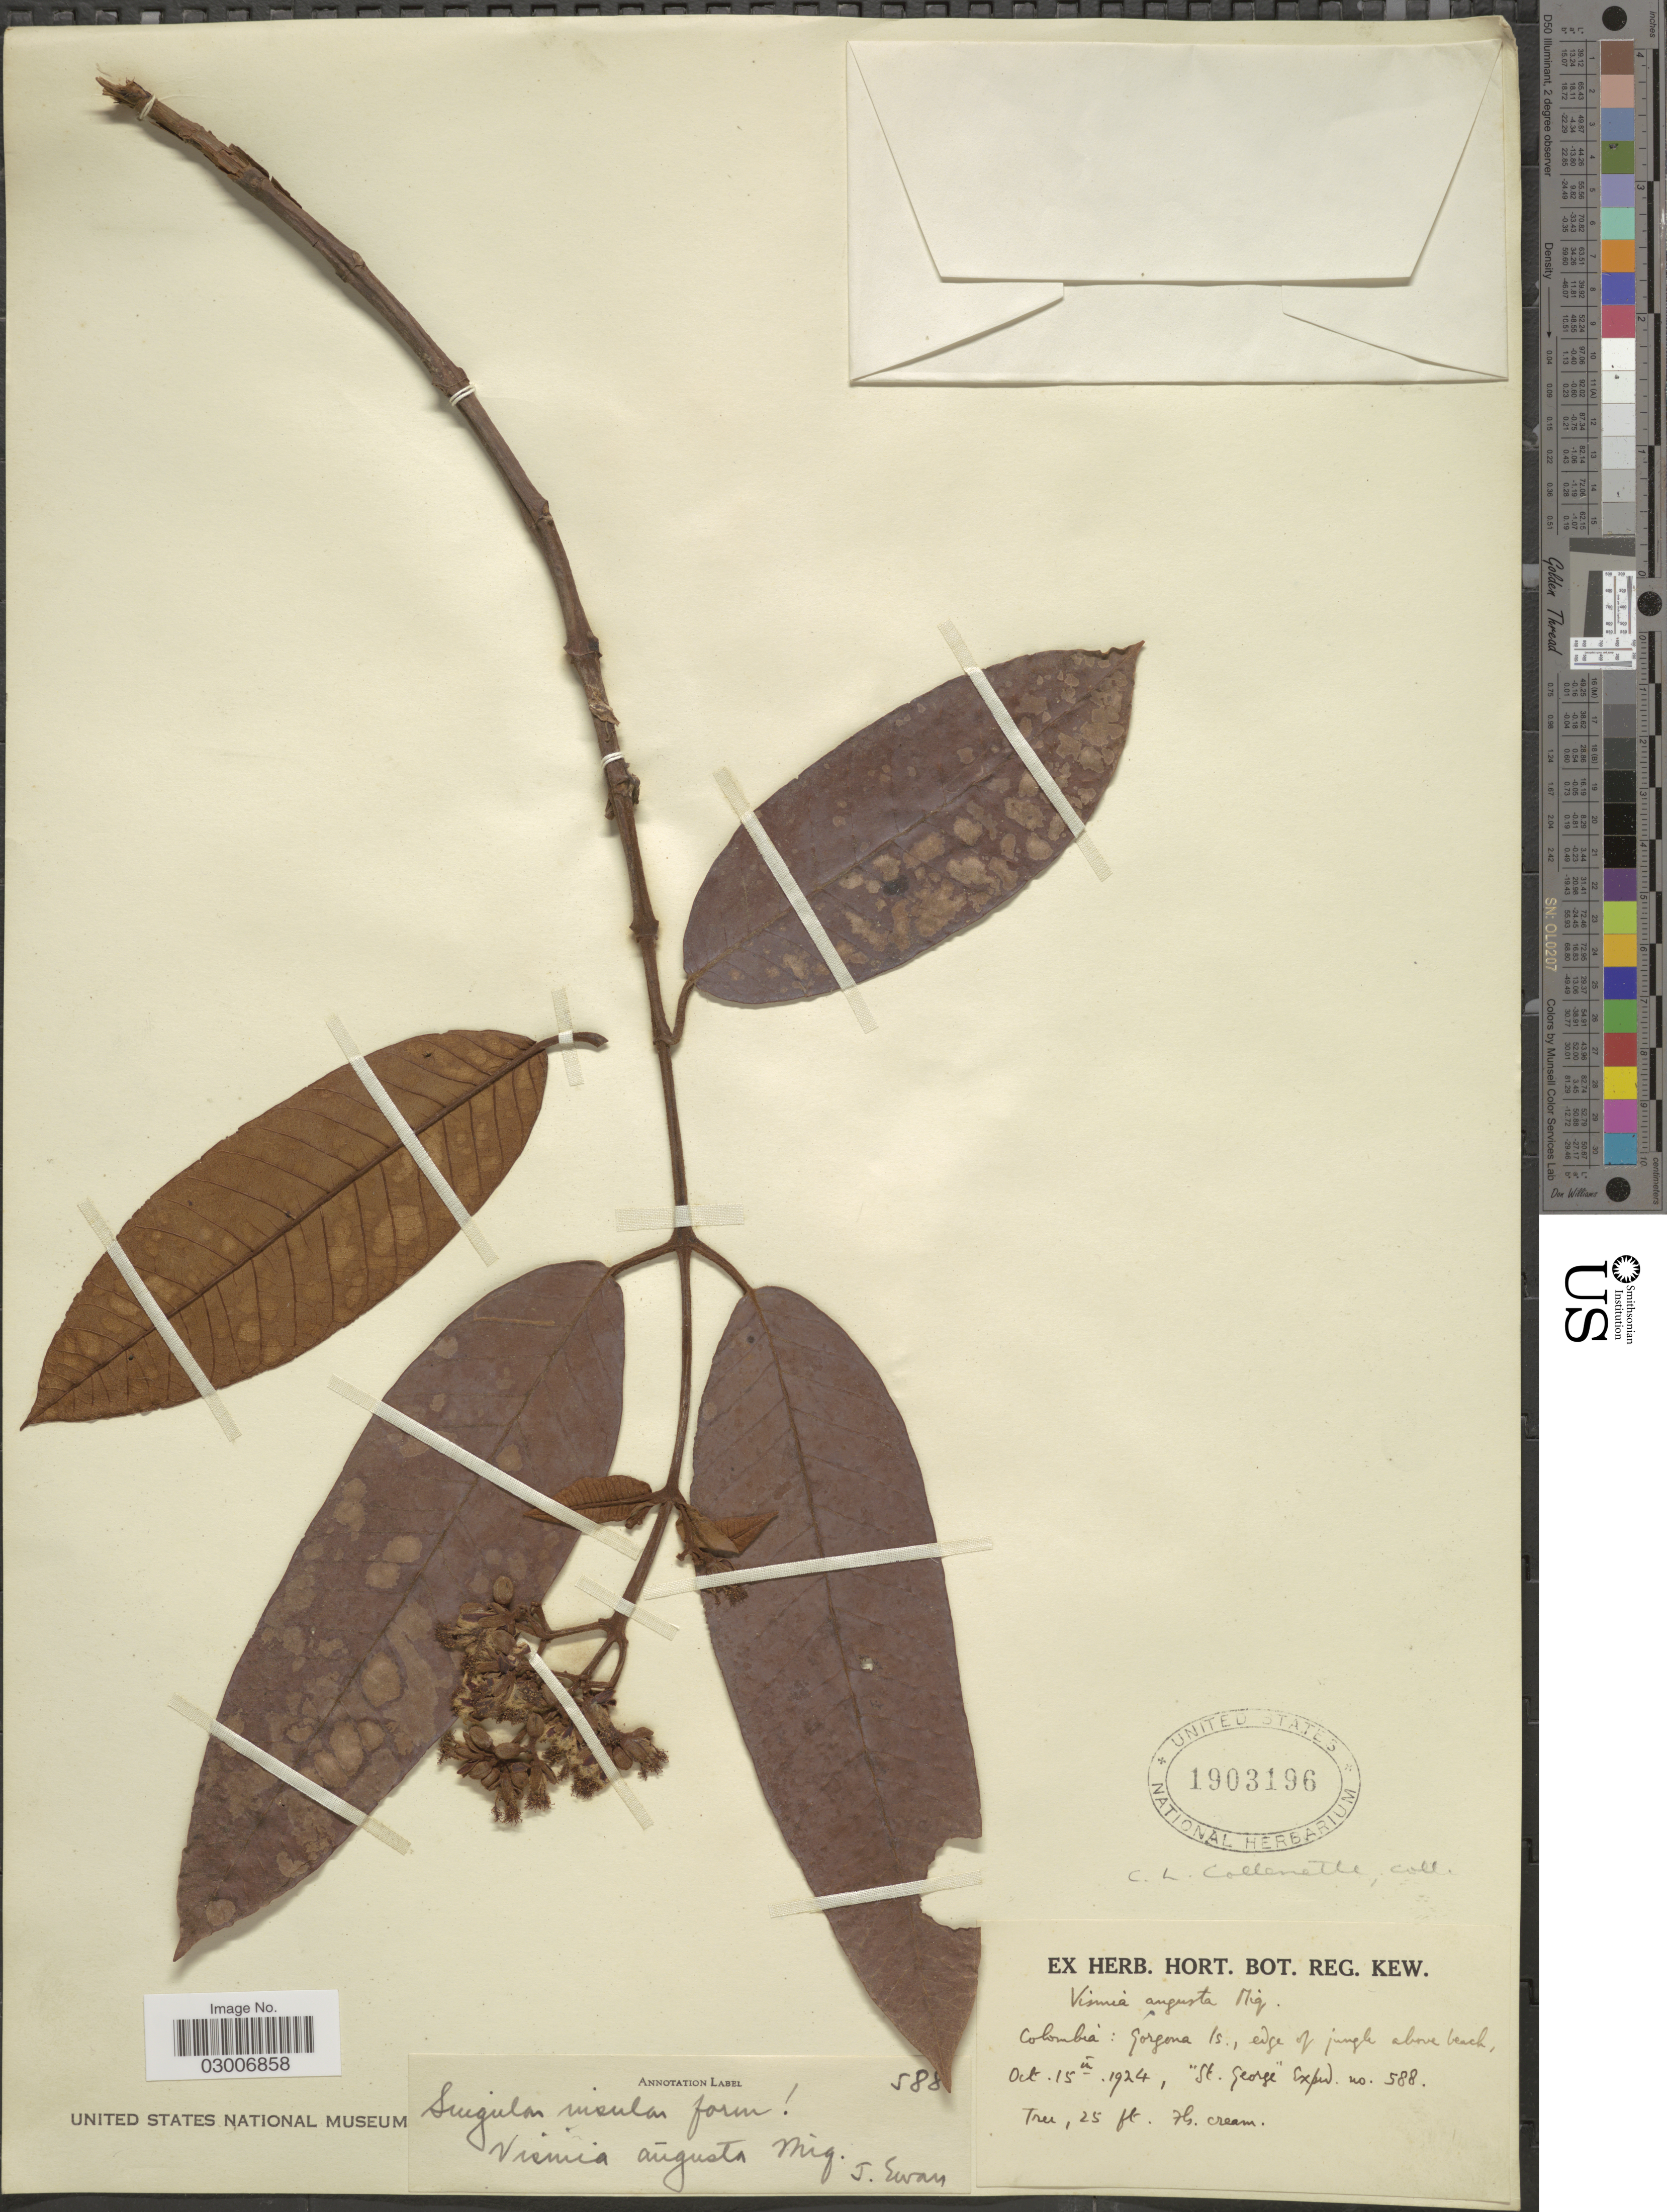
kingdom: Plantae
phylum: Tracheophyta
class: Magnoliopsida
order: Malpighiales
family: Hypericaceae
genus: Vismia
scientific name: Vismia macrophylla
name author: Kunth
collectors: St. George Exped.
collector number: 588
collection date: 1924-10-15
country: Colombia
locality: Gorgona Is., edge of jungle above beach.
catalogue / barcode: US 1903196